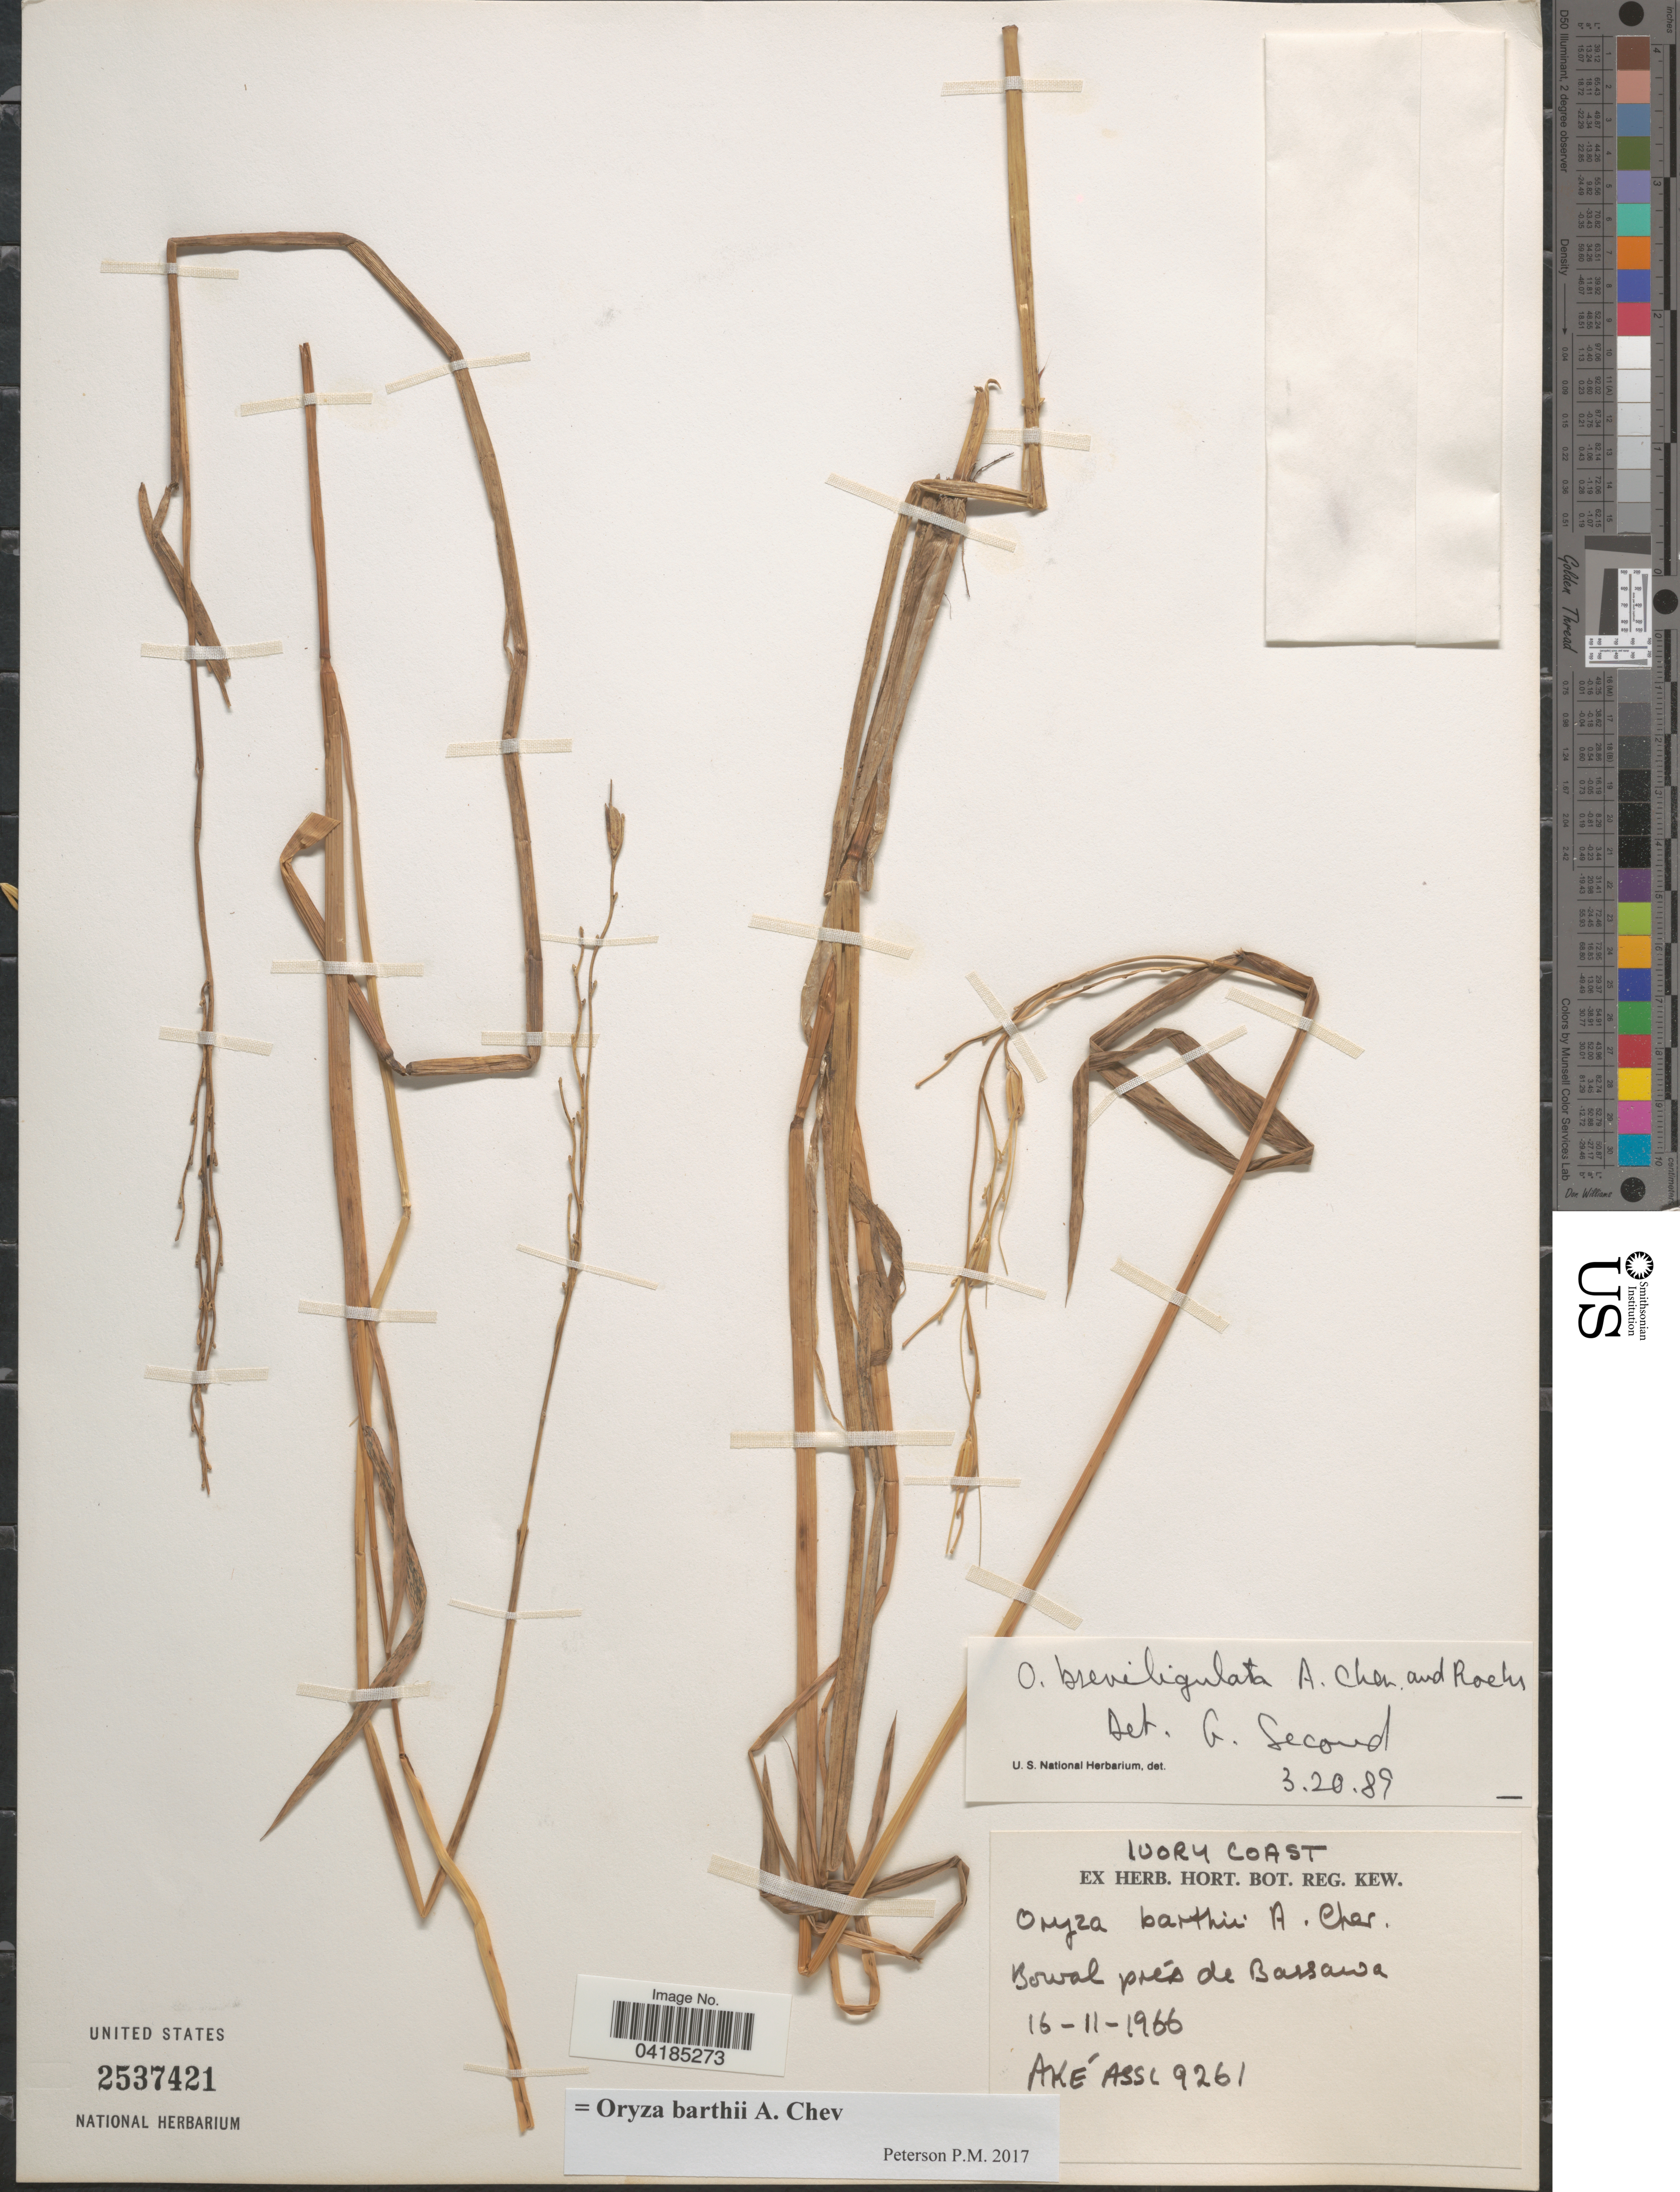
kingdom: Plantae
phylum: Tracheophyta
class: Liliopsida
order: Poales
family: Poaceae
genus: Oryza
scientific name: Oryza barthii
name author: A. Chev.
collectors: A. Assi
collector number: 9261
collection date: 1966-11-16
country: Ivory Coast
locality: Bowal prés de Bassawa.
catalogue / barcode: US 2537421